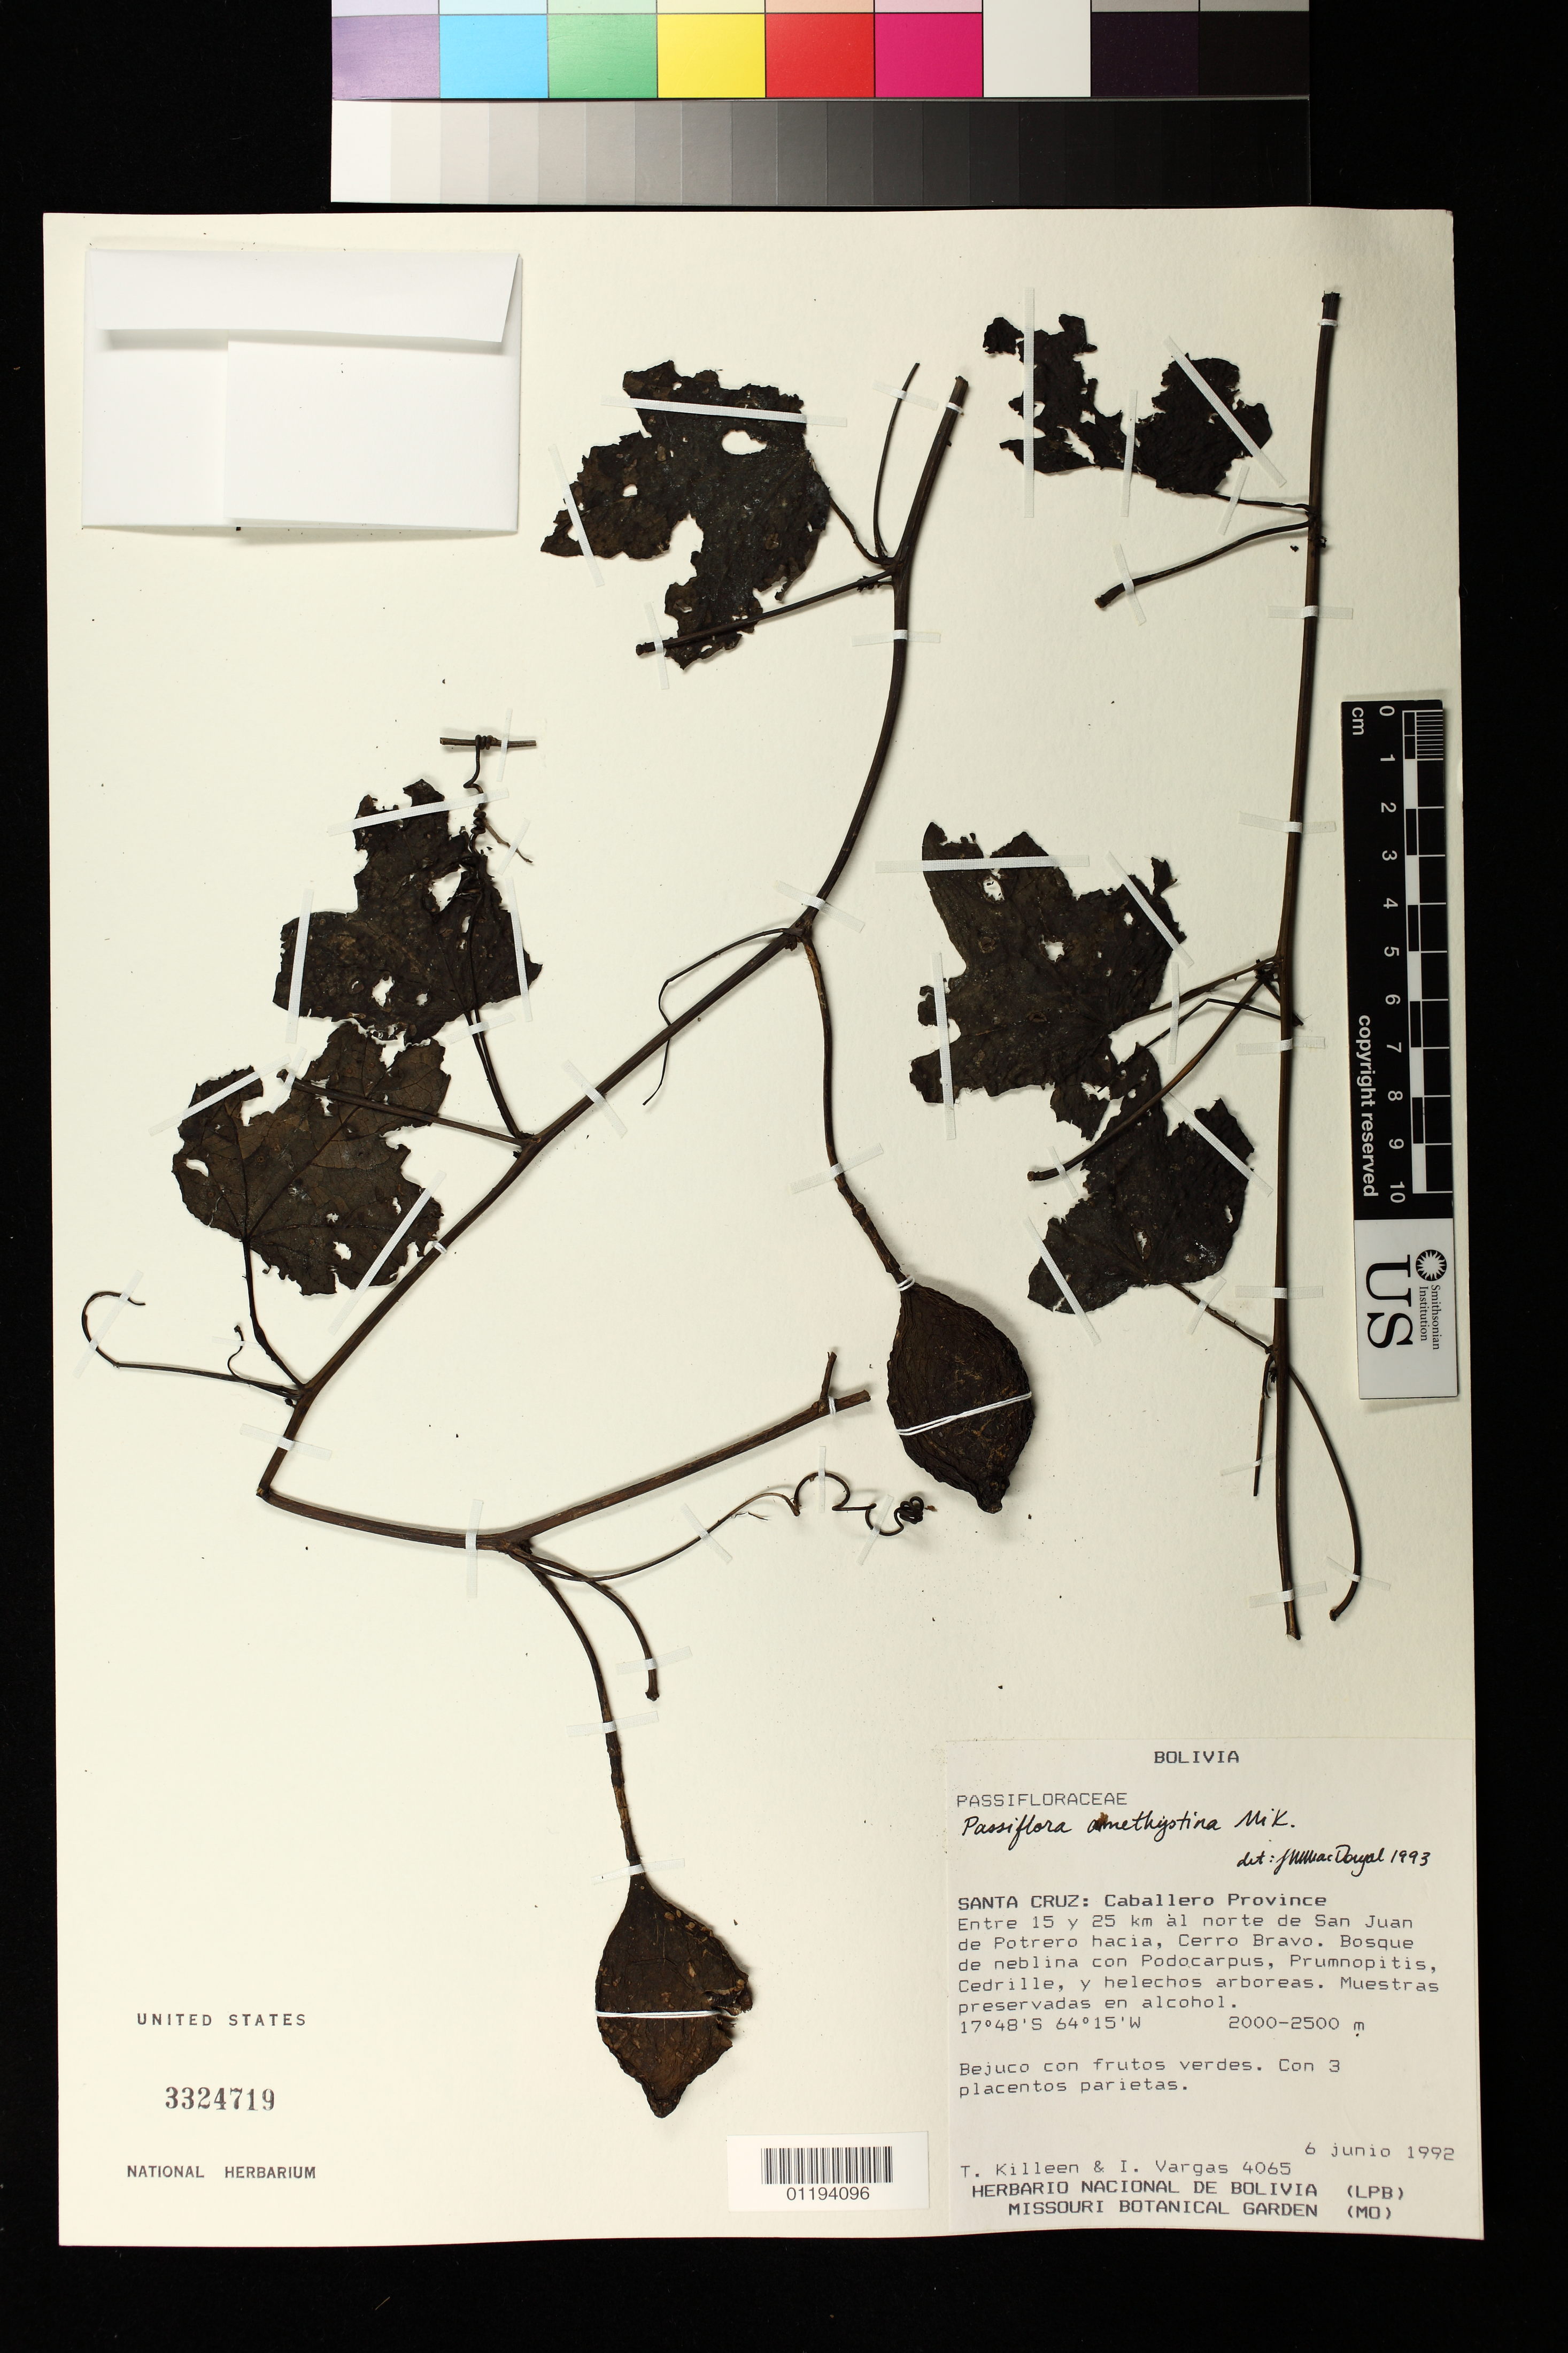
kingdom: Plantae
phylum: Tracheophyta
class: Magnoliopsida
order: Malpighiales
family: Passifloraceae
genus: Passiflora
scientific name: Passiflora amethystina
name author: J.C. Mikan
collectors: T. Killeen & I. Vargas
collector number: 4065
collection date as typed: Jun 6 1992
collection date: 1992-06-06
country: Bolivia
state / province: Santa Cruz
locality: Caballero Province Entre 15 y 25 km al norte de San Juan de Potrero hacia, Cerro Bravo.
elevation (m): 2000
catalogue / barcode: US 3324719